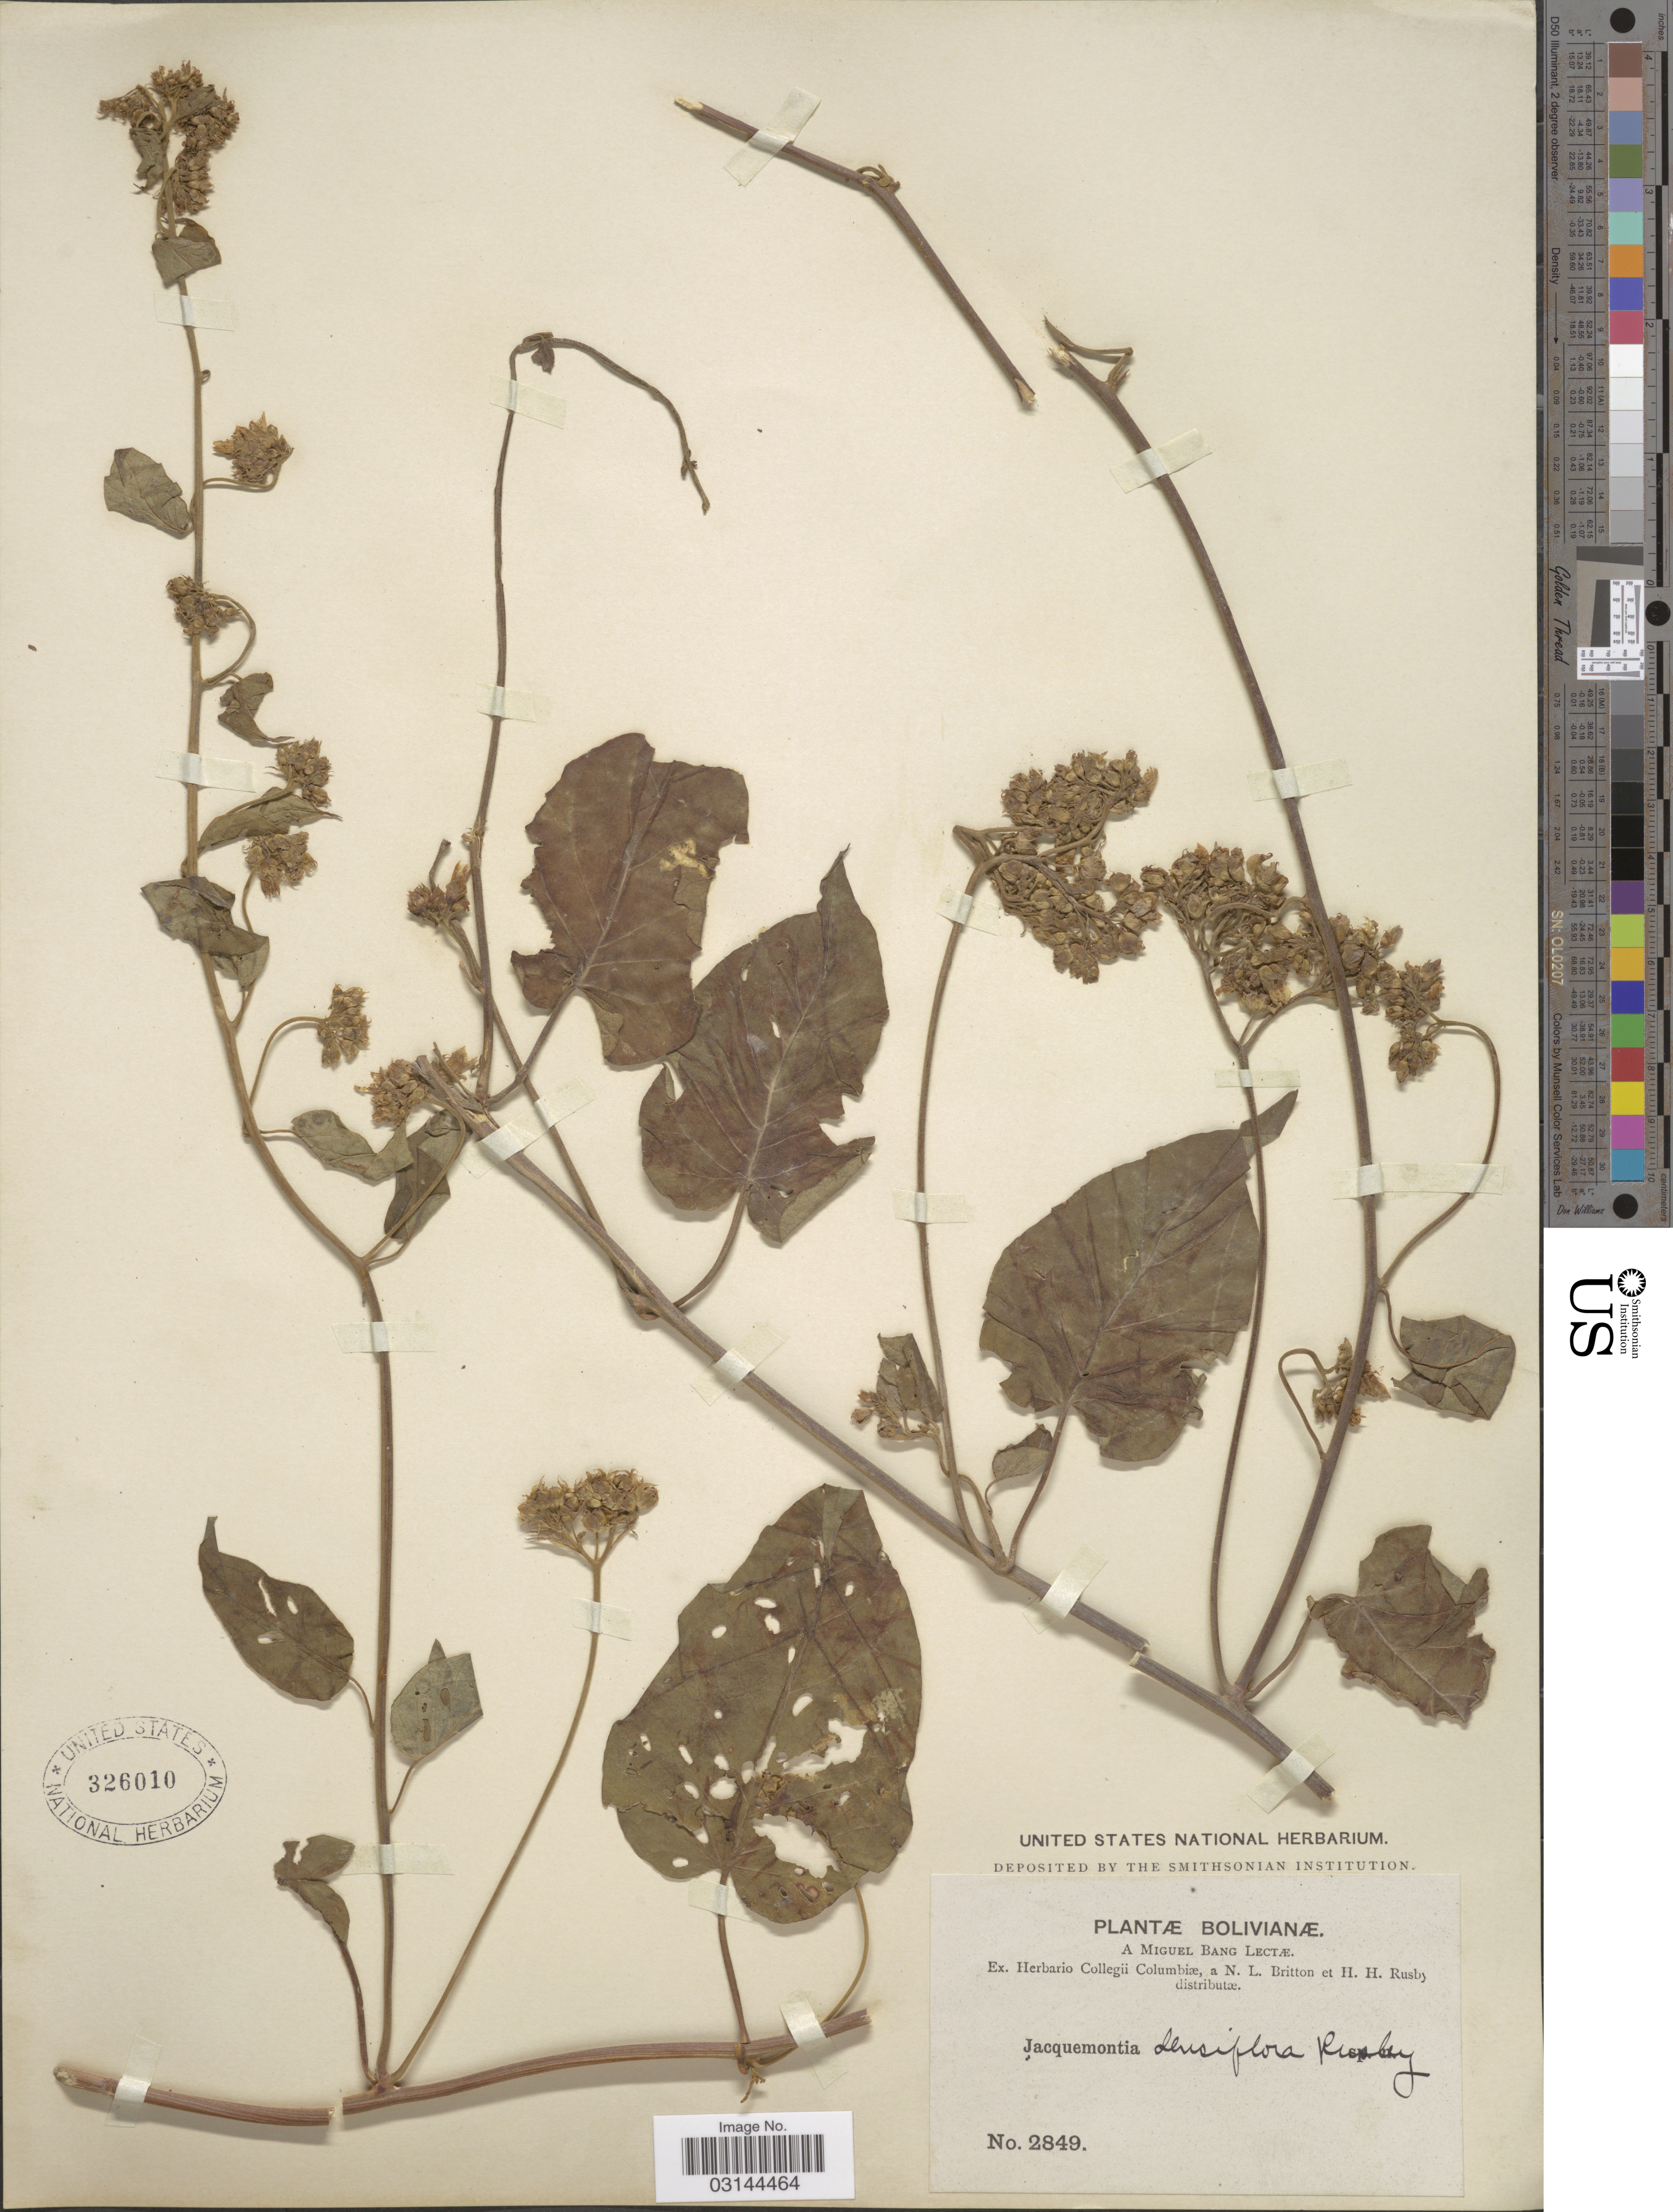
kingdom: Plantae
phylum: Tracheophyta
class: Magnoliopsida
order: Solanales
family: Convolvulaceae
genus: Jacquemontia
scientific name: Jacquemontia rusbyana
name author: Standl.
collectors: M. Bang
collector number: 2849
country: Bolivia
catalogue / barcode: US 326010